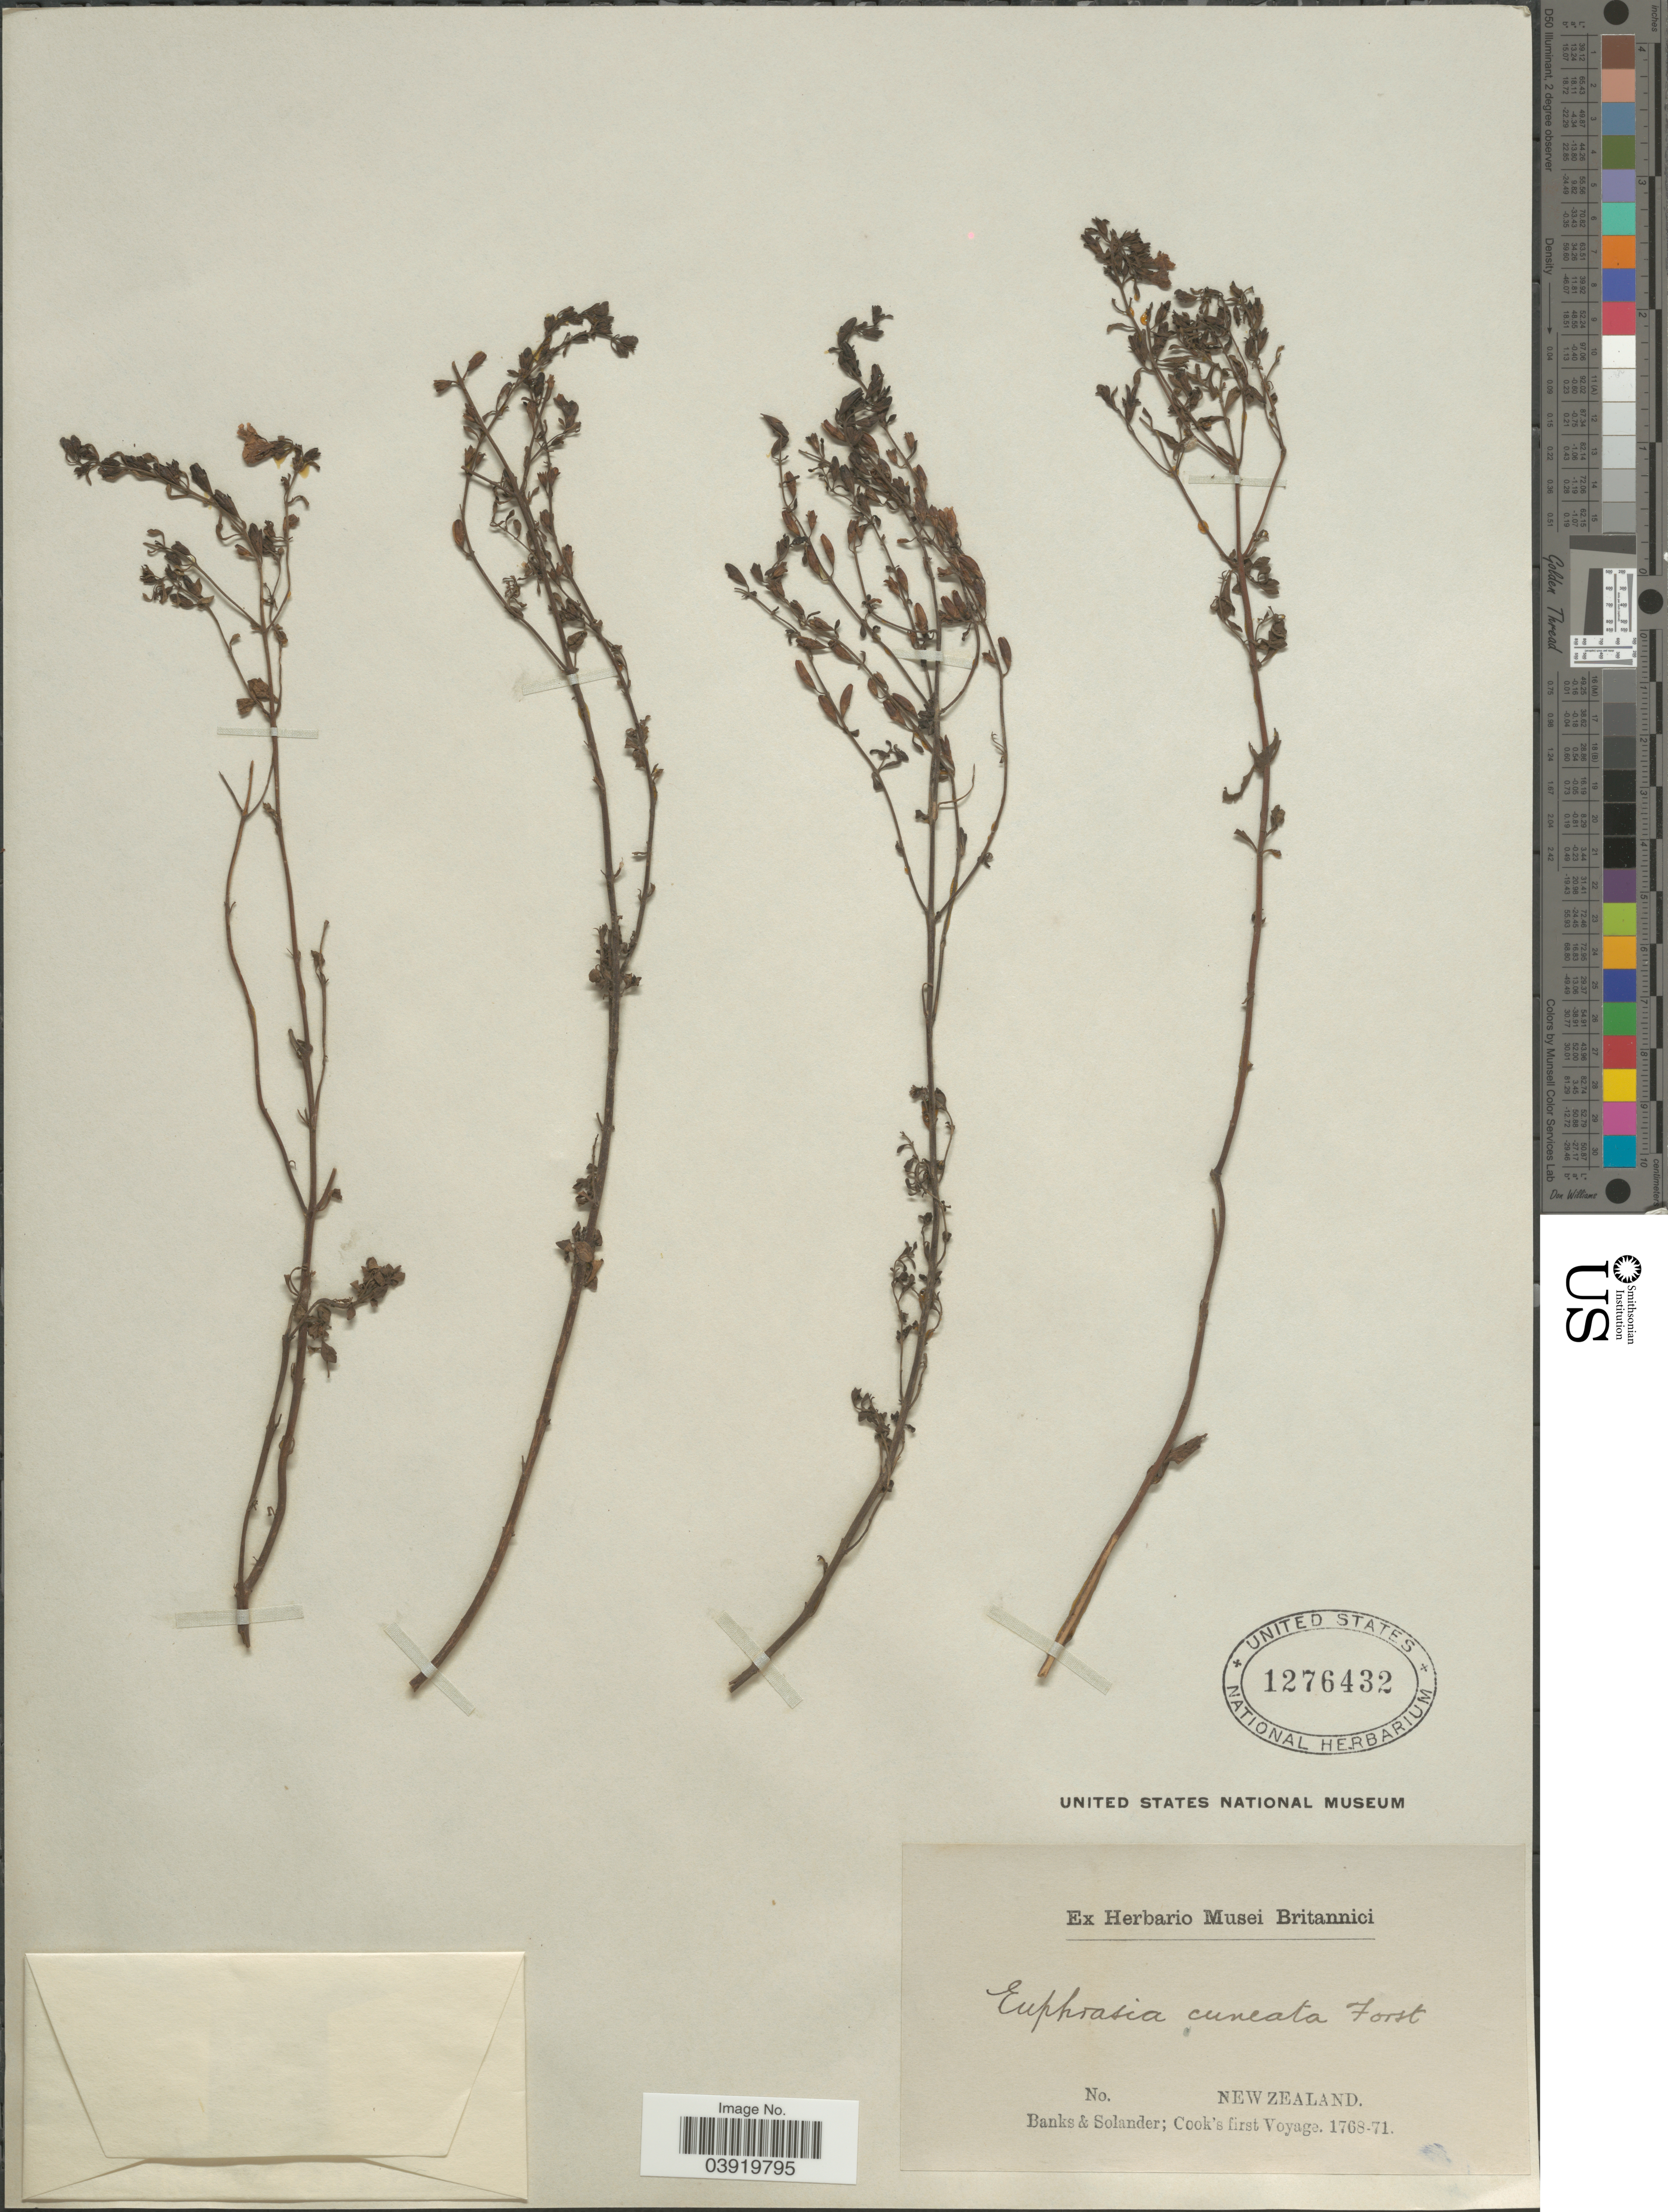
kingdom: Plantae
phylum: Tracheophyta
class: Magnoliopsida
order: Lamiales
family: Orobanchaceae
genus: Euphrasia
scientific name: Euphrasia cuneata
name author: G. Forst.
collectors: -- Banks & -- Solander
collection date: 1768/1771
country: New Zealand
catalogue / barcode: US 1276432